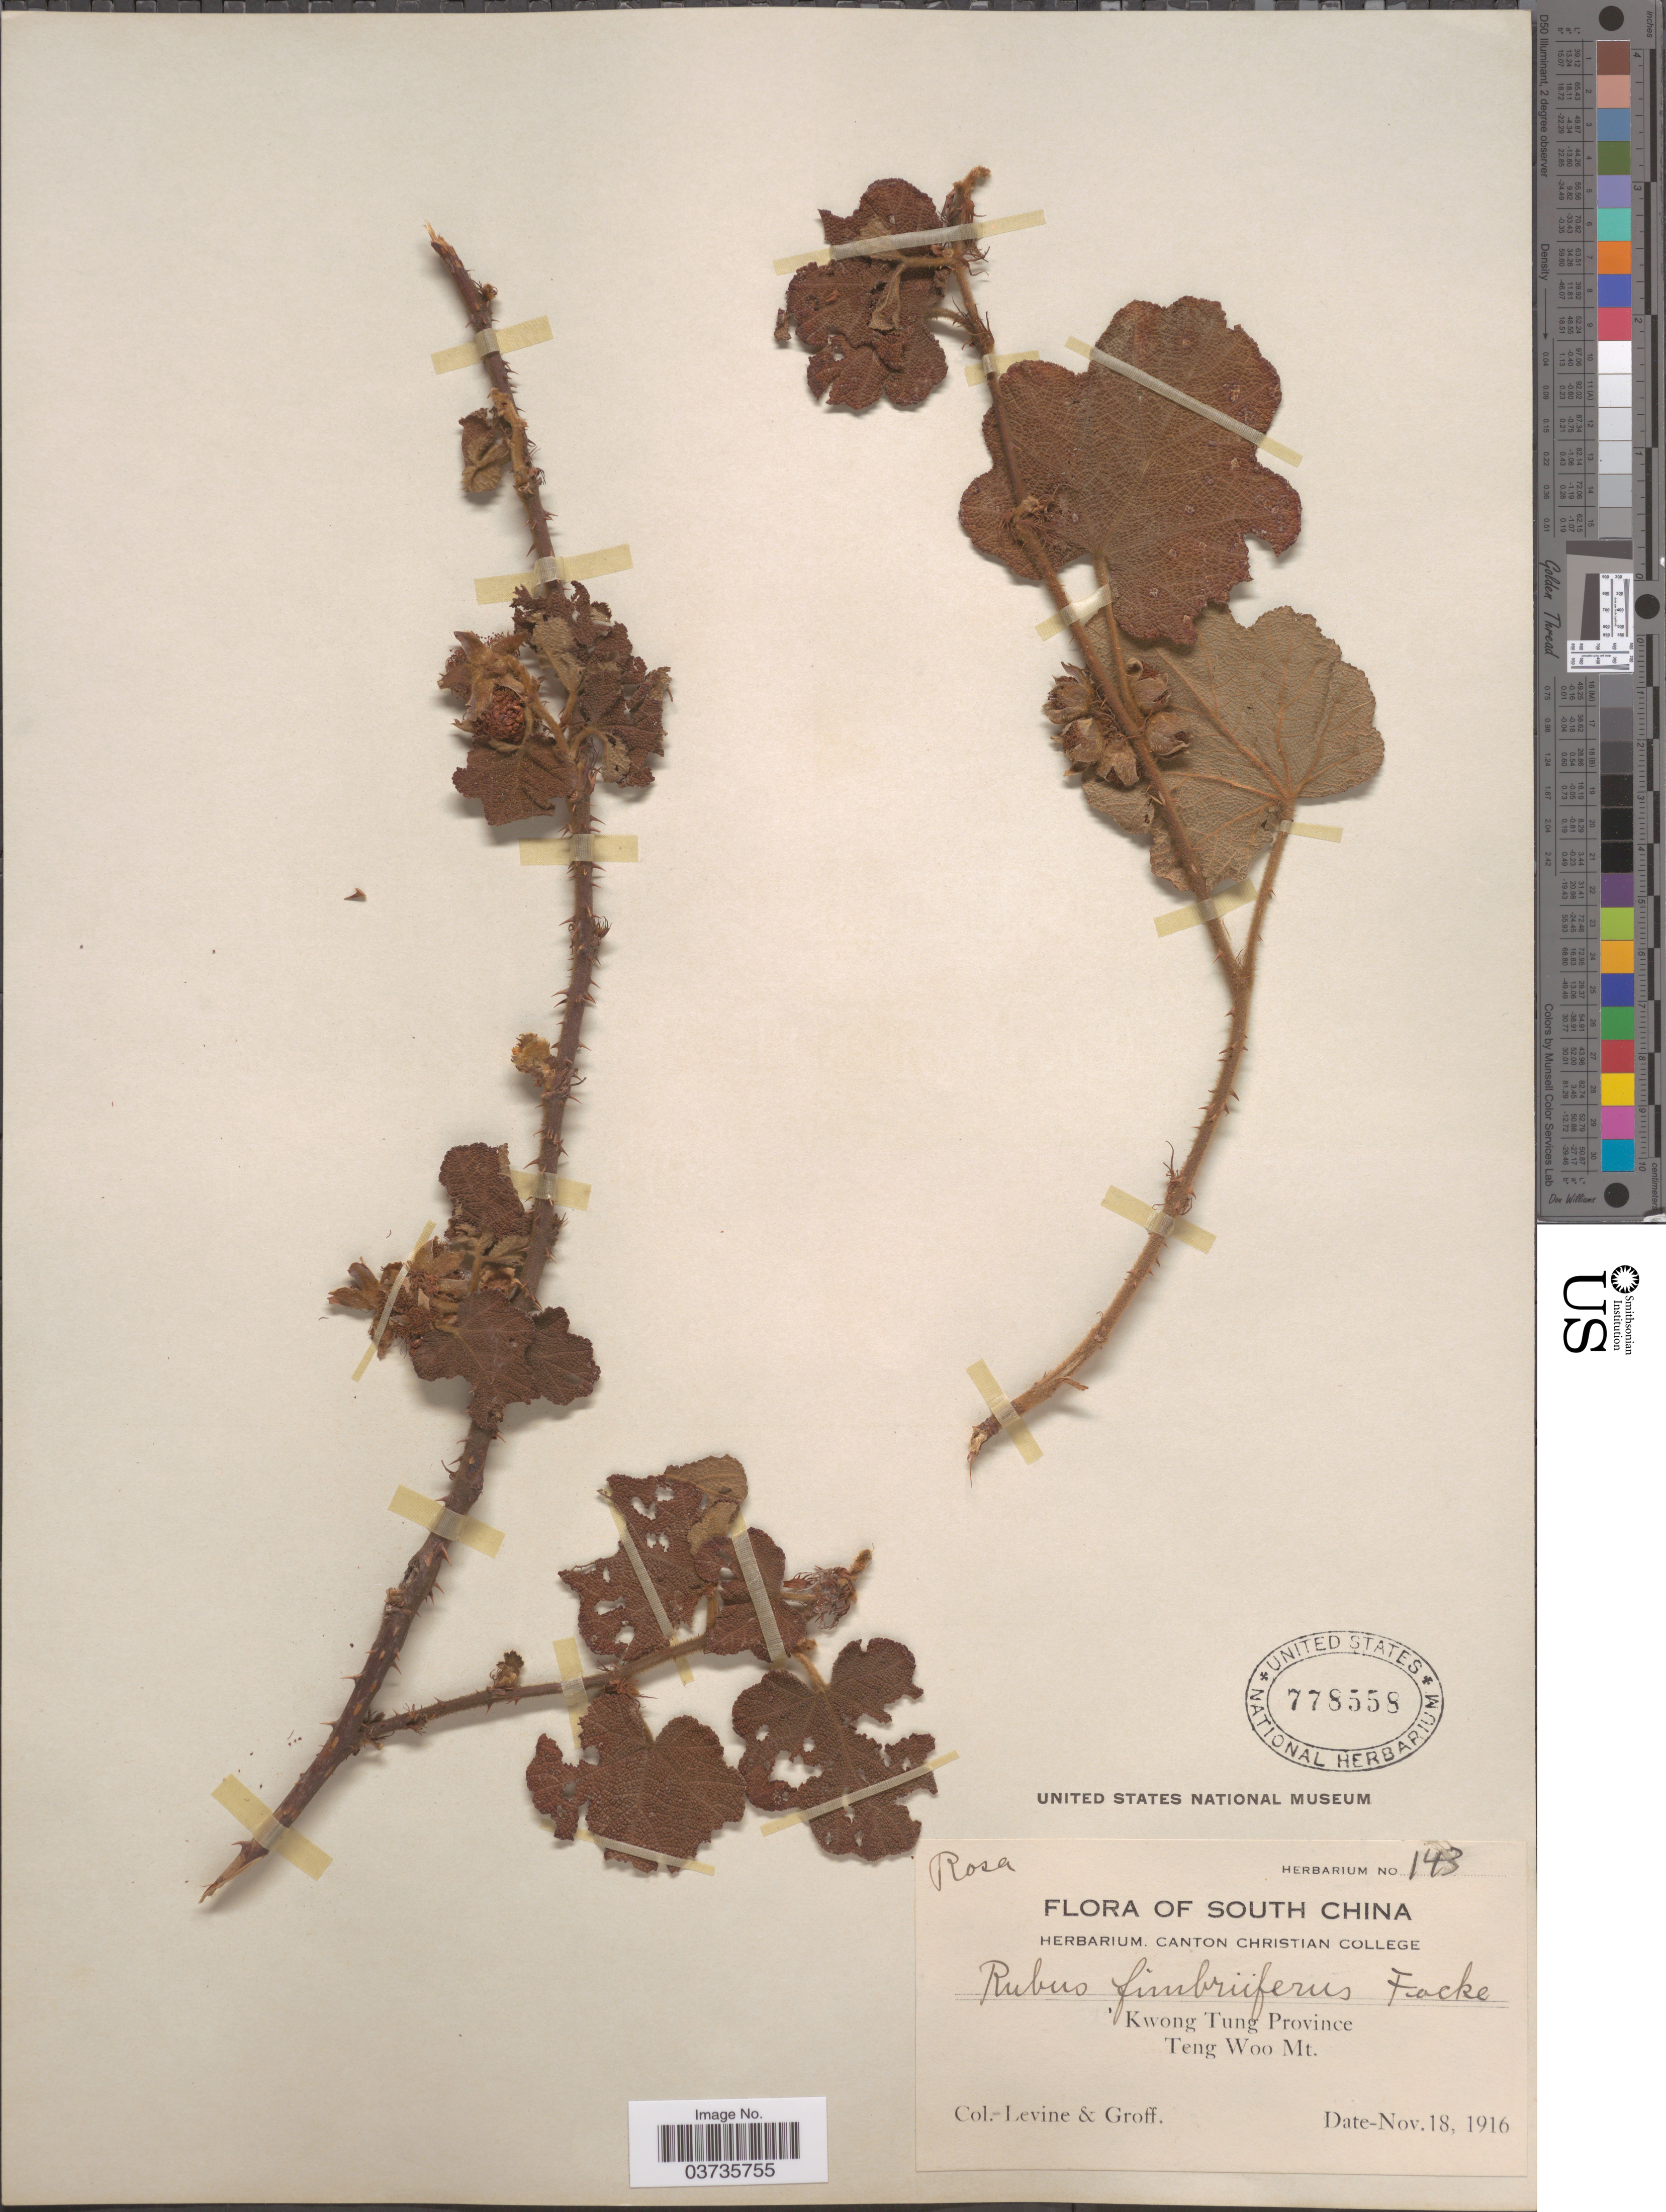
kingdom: Plantae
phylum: Tracheophyta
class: Magnoliopsida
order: Rosales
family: Rosaceae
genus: Rubus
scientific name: Rubus fimbriiferus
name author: Focke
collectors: -. Levine & -- Groff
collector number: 143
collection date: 1916-11-18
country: China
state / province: Guangdong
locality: South China, Kwong Tung Province, Teng Woo Mt.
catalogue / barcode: US 778558